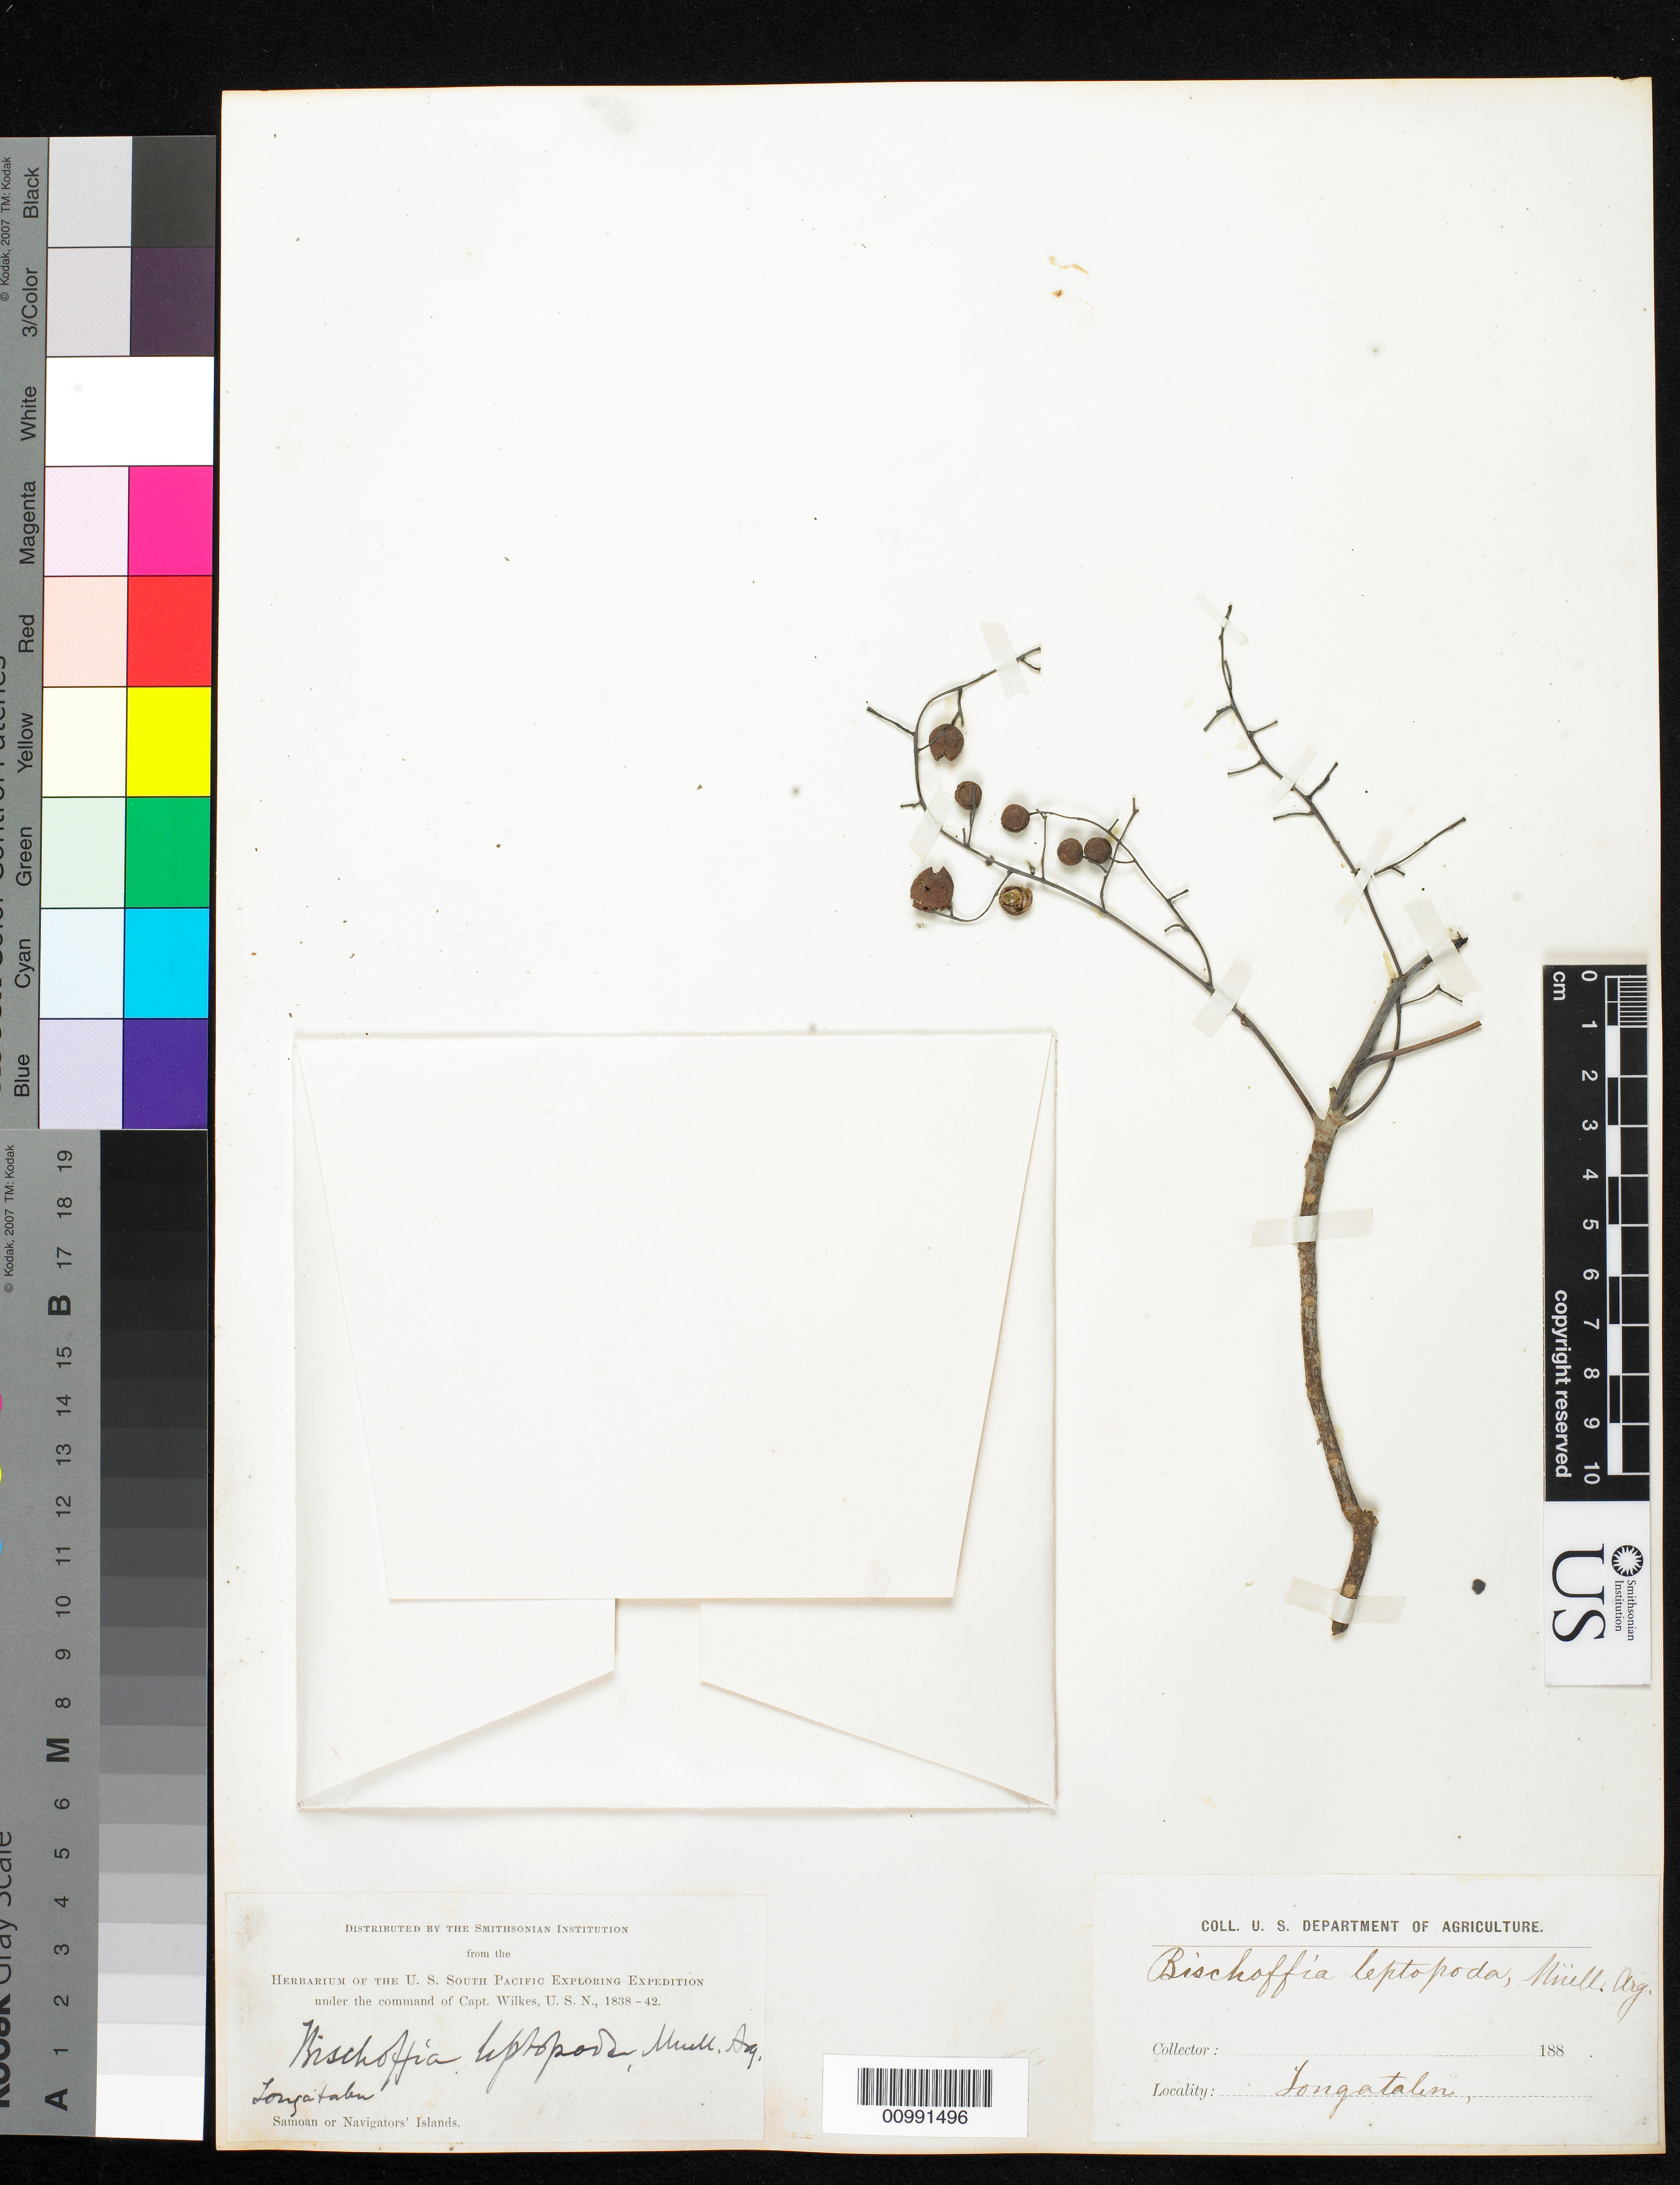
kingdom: Plantae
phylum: Tracheophyta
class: Magnoliopsida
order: Malpighiales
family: Phyllanthaceae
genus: Bischofia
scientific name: Bischofia leptopoda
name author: Müll. Arg.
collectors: Wilkes Explor. Exped.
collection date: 1838/1842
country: American Samoa / Samoa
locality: Samoan or Navigators' Islands. Longatalin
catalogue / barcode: US 98638